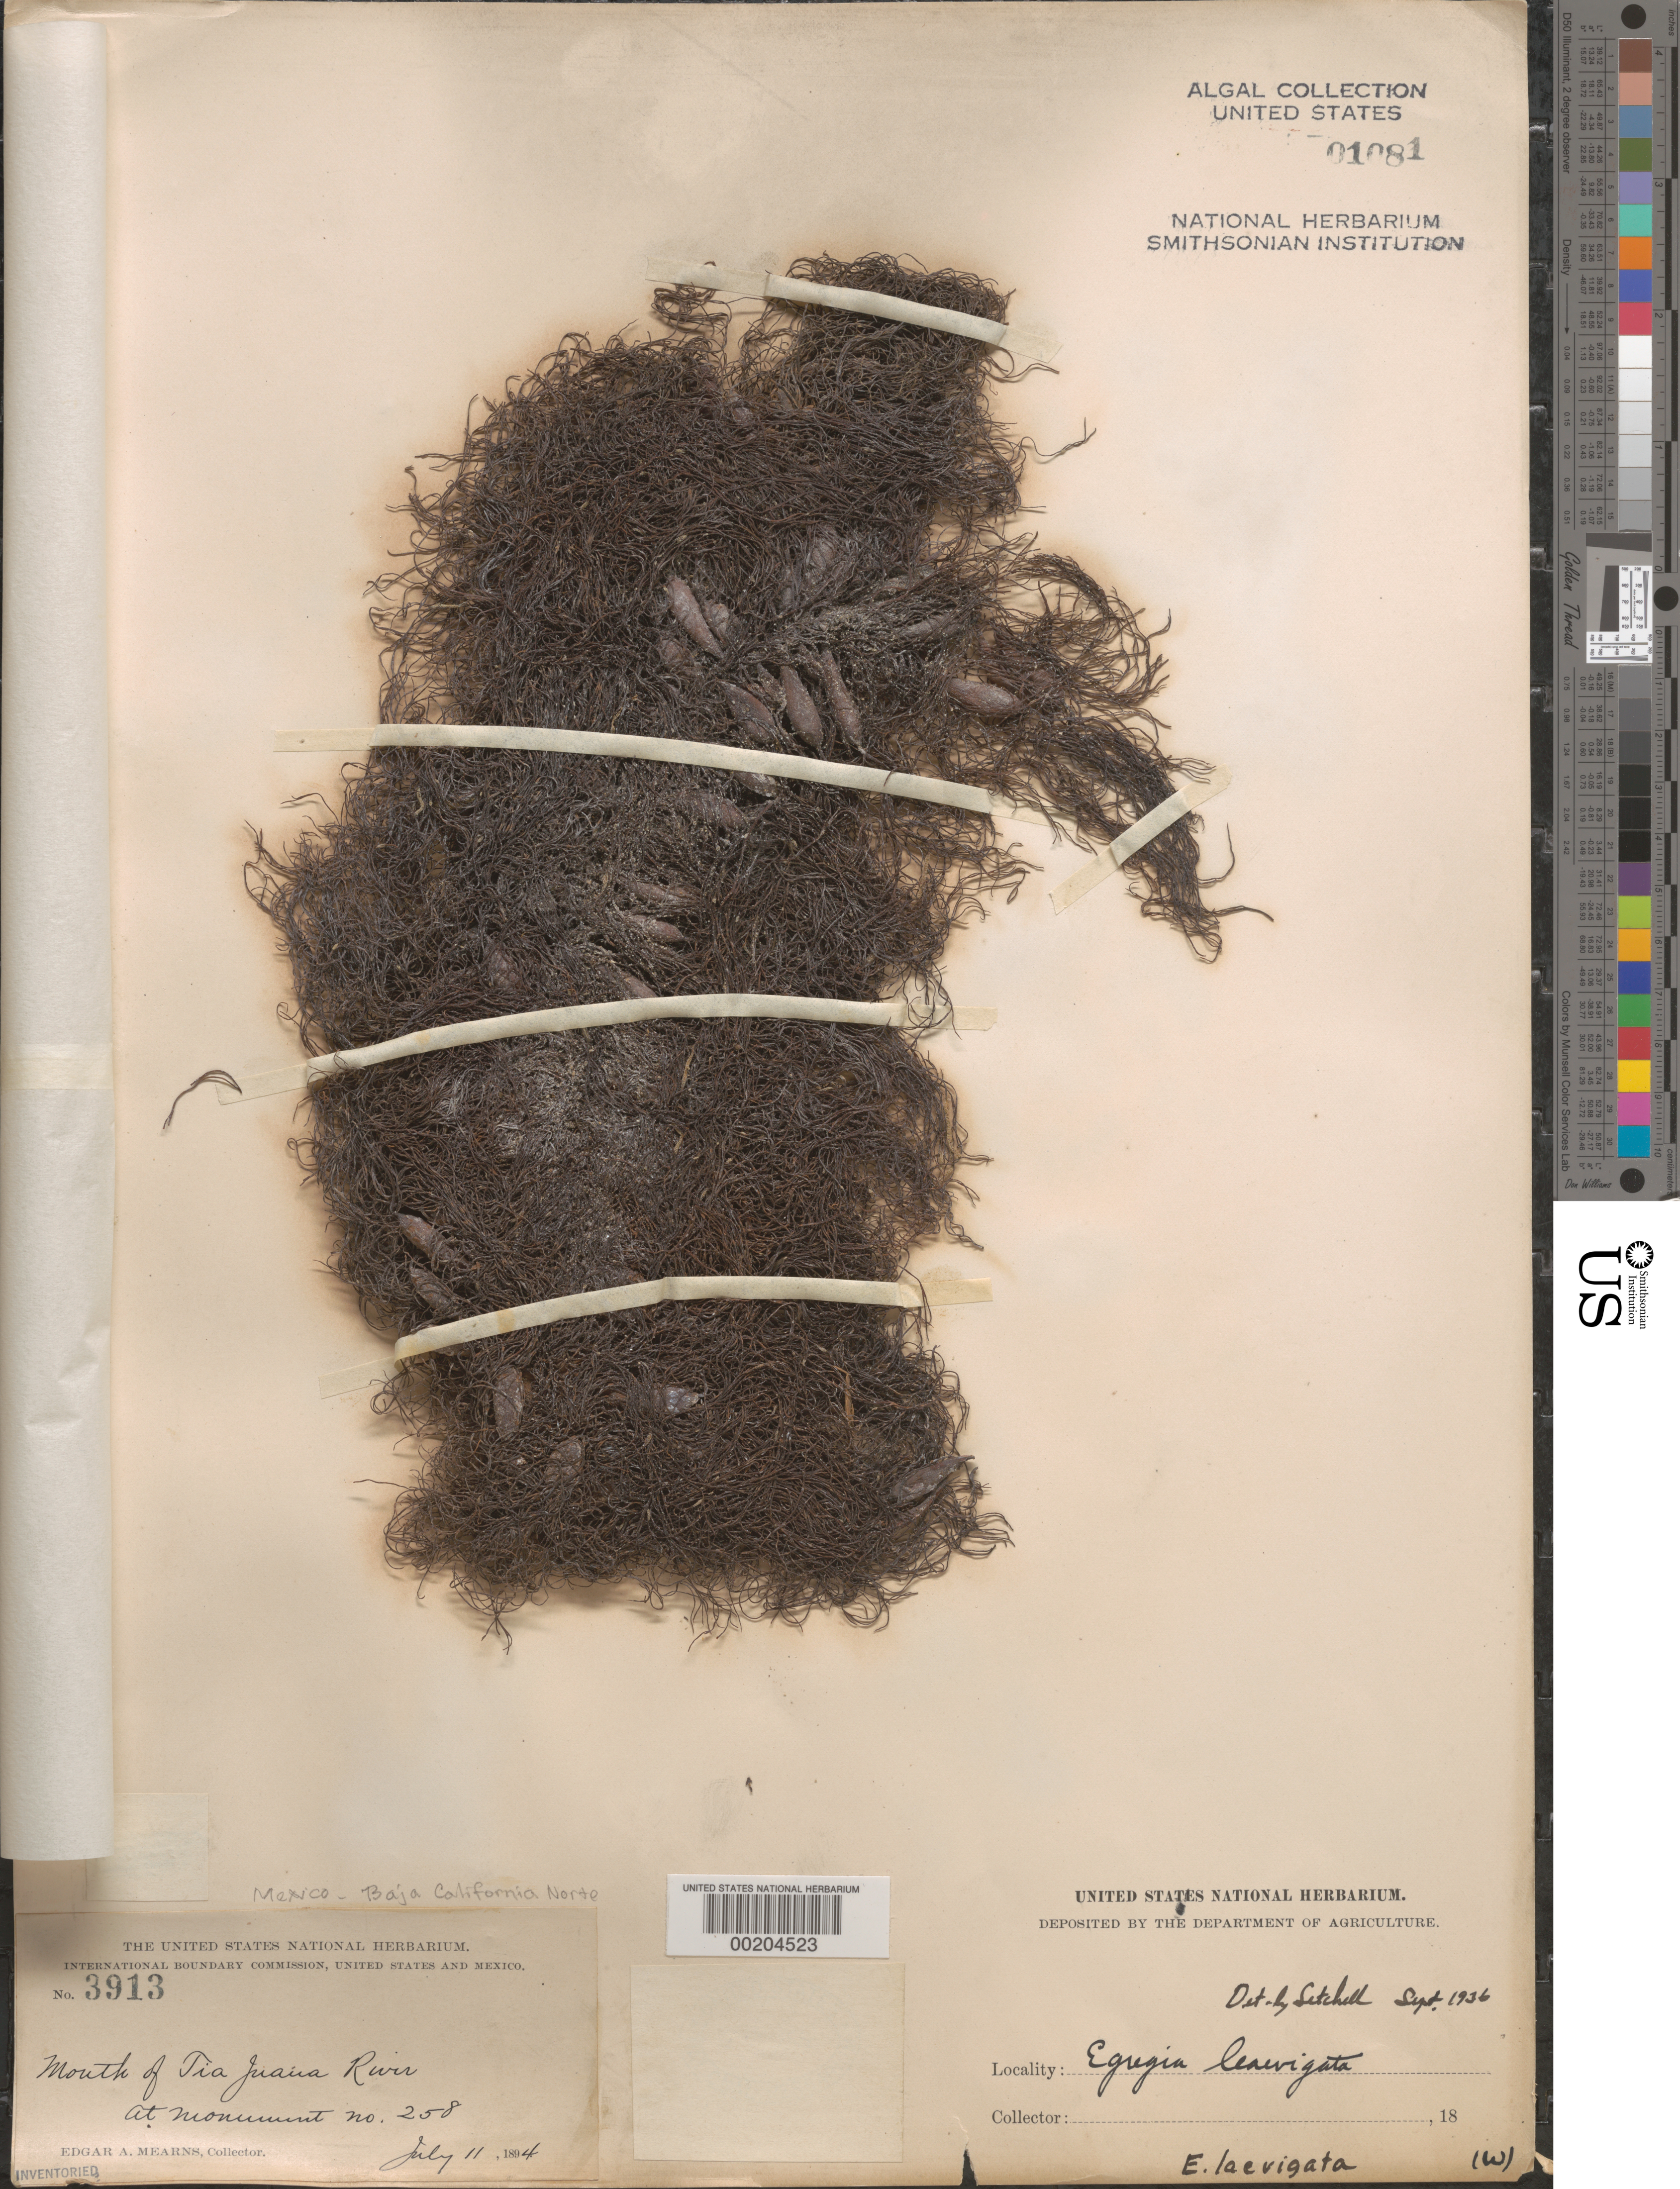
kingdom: Chromista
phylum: Ochrophyta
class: Phaeophyceae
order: Laminariales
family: Lessoniaceae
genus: Egregia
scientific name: Egregia menziesii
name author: (Turner) Aresch.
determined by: Algae name updating Project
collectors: E. A. Mearns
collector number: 3913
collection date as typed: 11 Jul 1894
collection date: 1894-07-11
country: Mexico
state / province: Baja California Norte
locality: Tijuana River mouth, monument no. 258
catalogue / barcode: US 1081